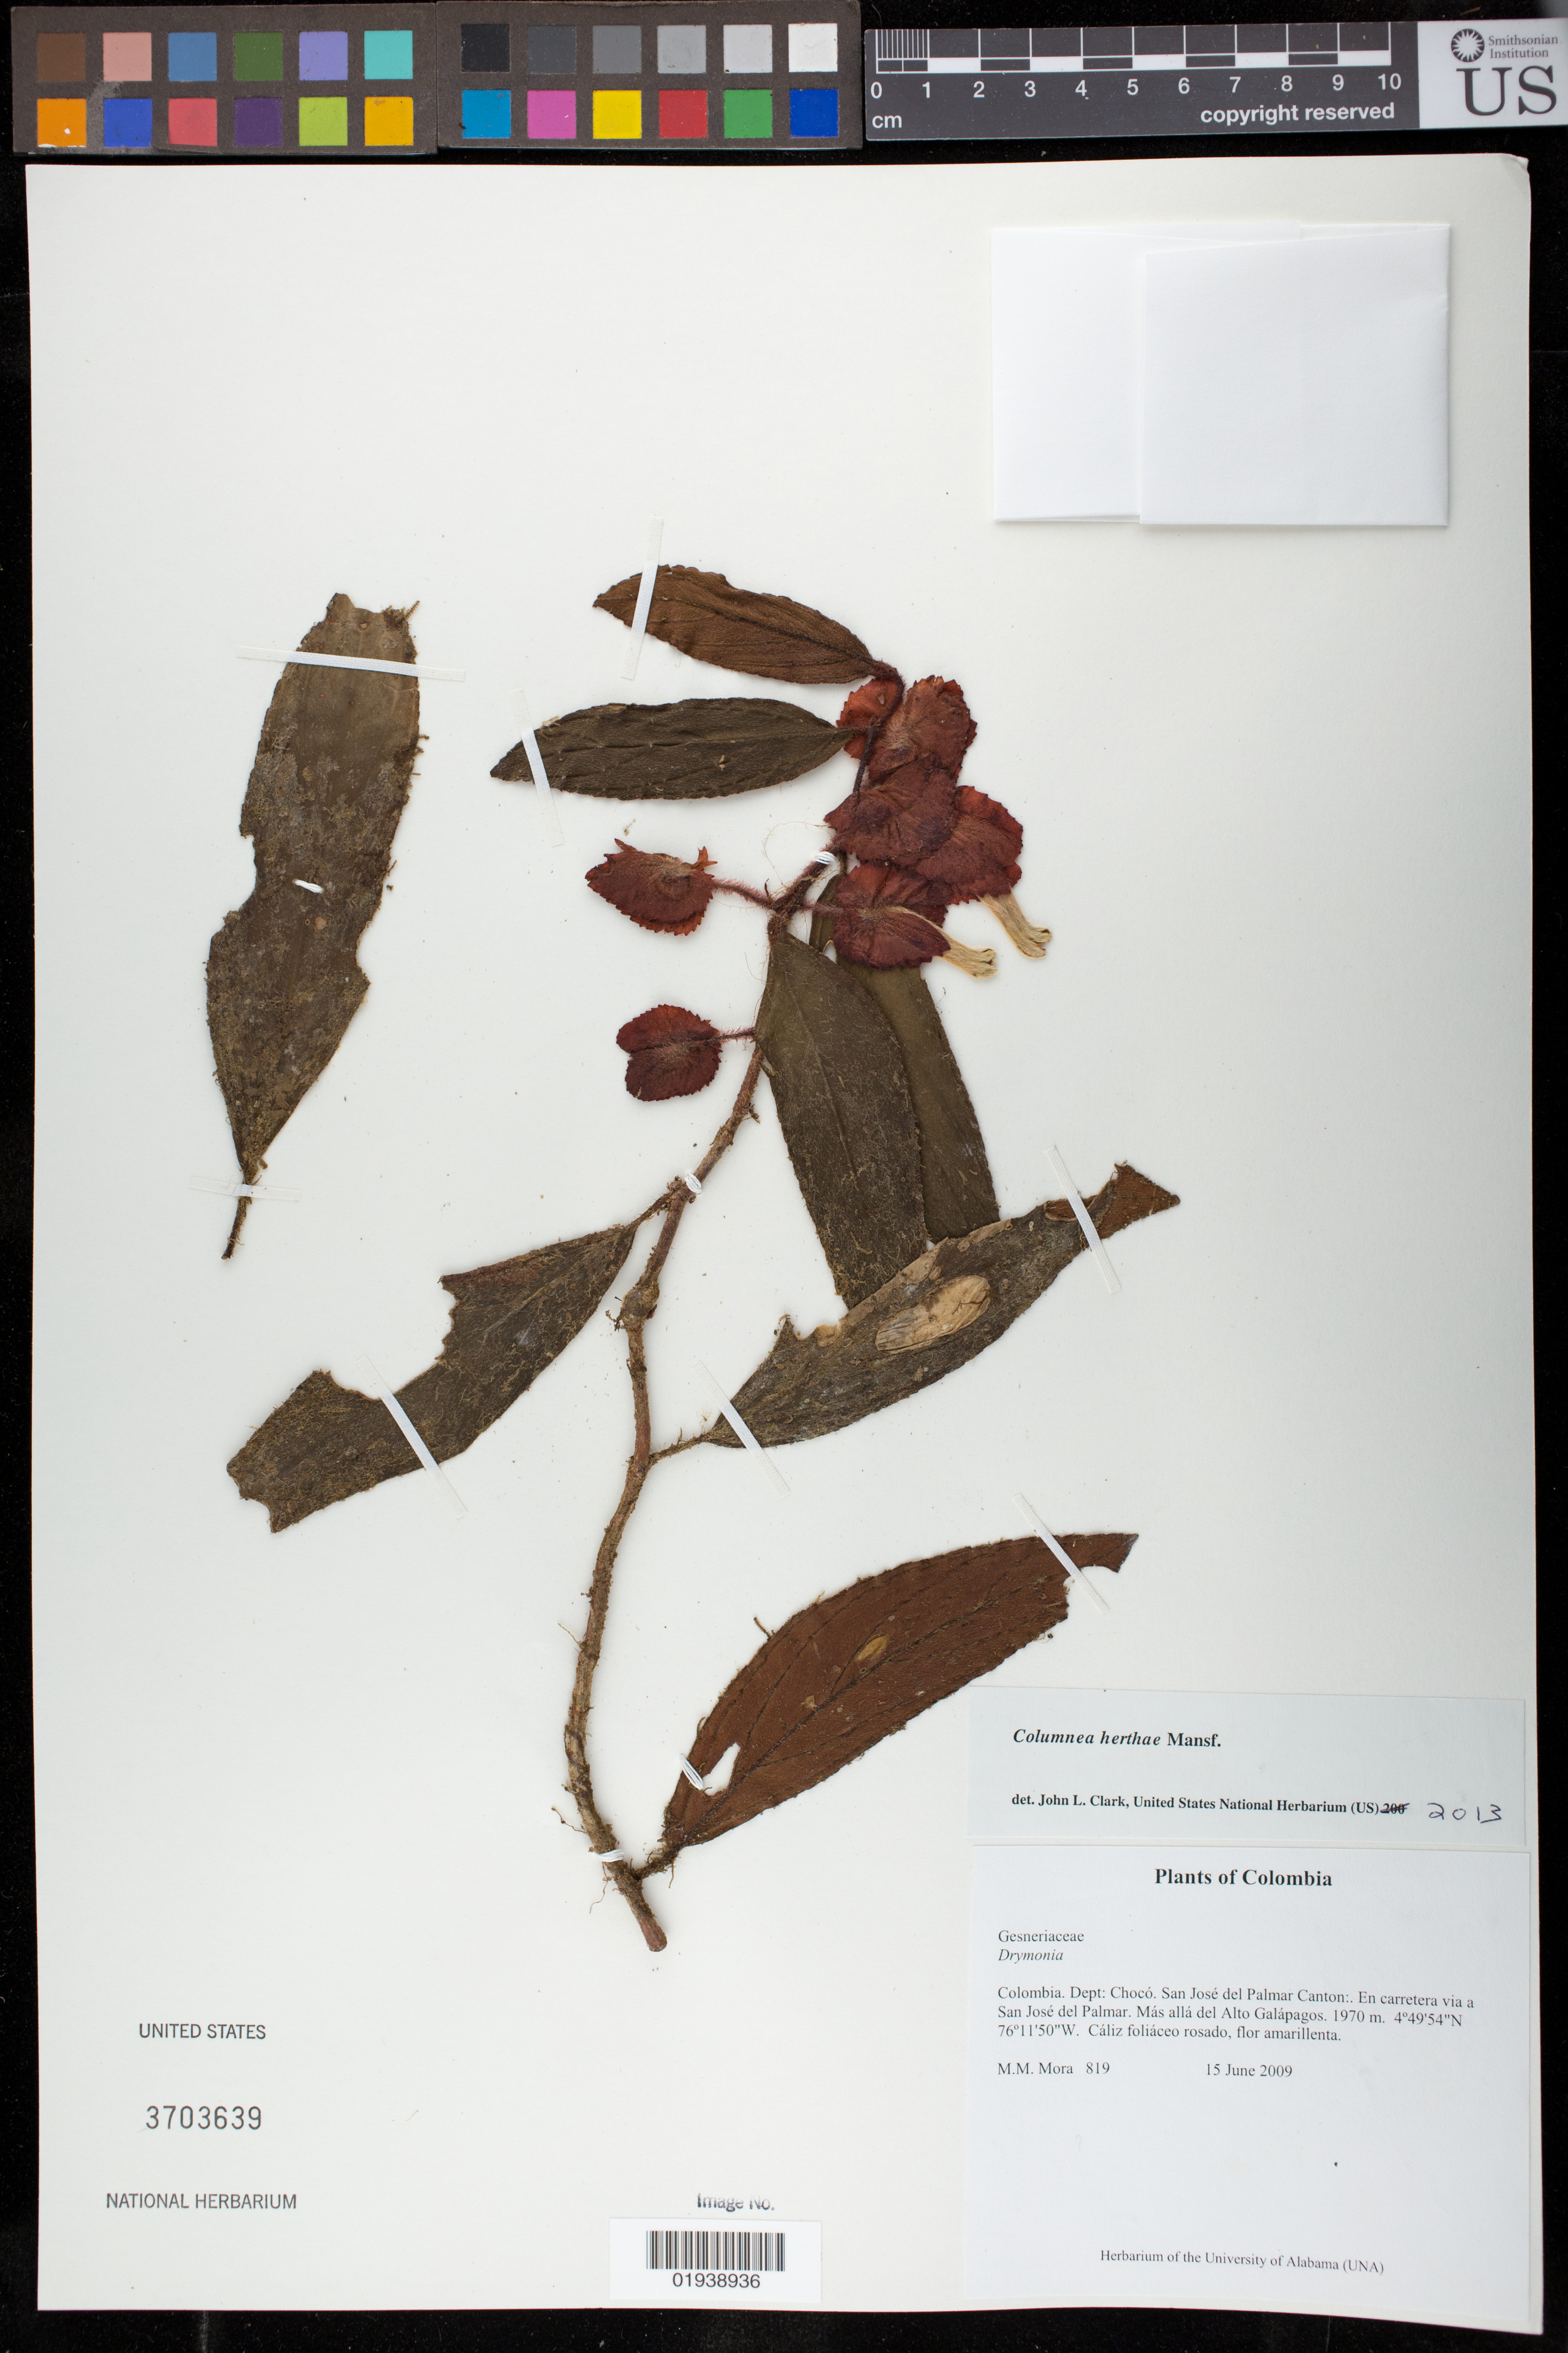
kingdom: Plantae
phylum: Tracheophyta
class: Magnoliopsida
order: Lamiales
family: Gesneriaceae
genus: Columnea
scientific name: Columnea lehmannii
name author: Mansf.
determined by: Clark, J. L.; Skog, Laurence E.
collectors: M. M. Mora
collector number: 819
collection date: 2009-06-15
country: Colombia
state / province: Chocó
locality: San Jose del Palmar Canton: En carretera via a San Jose del Palmar. Mas alla del Alto Galapagos.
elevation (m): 1970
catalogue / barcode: US 3703639